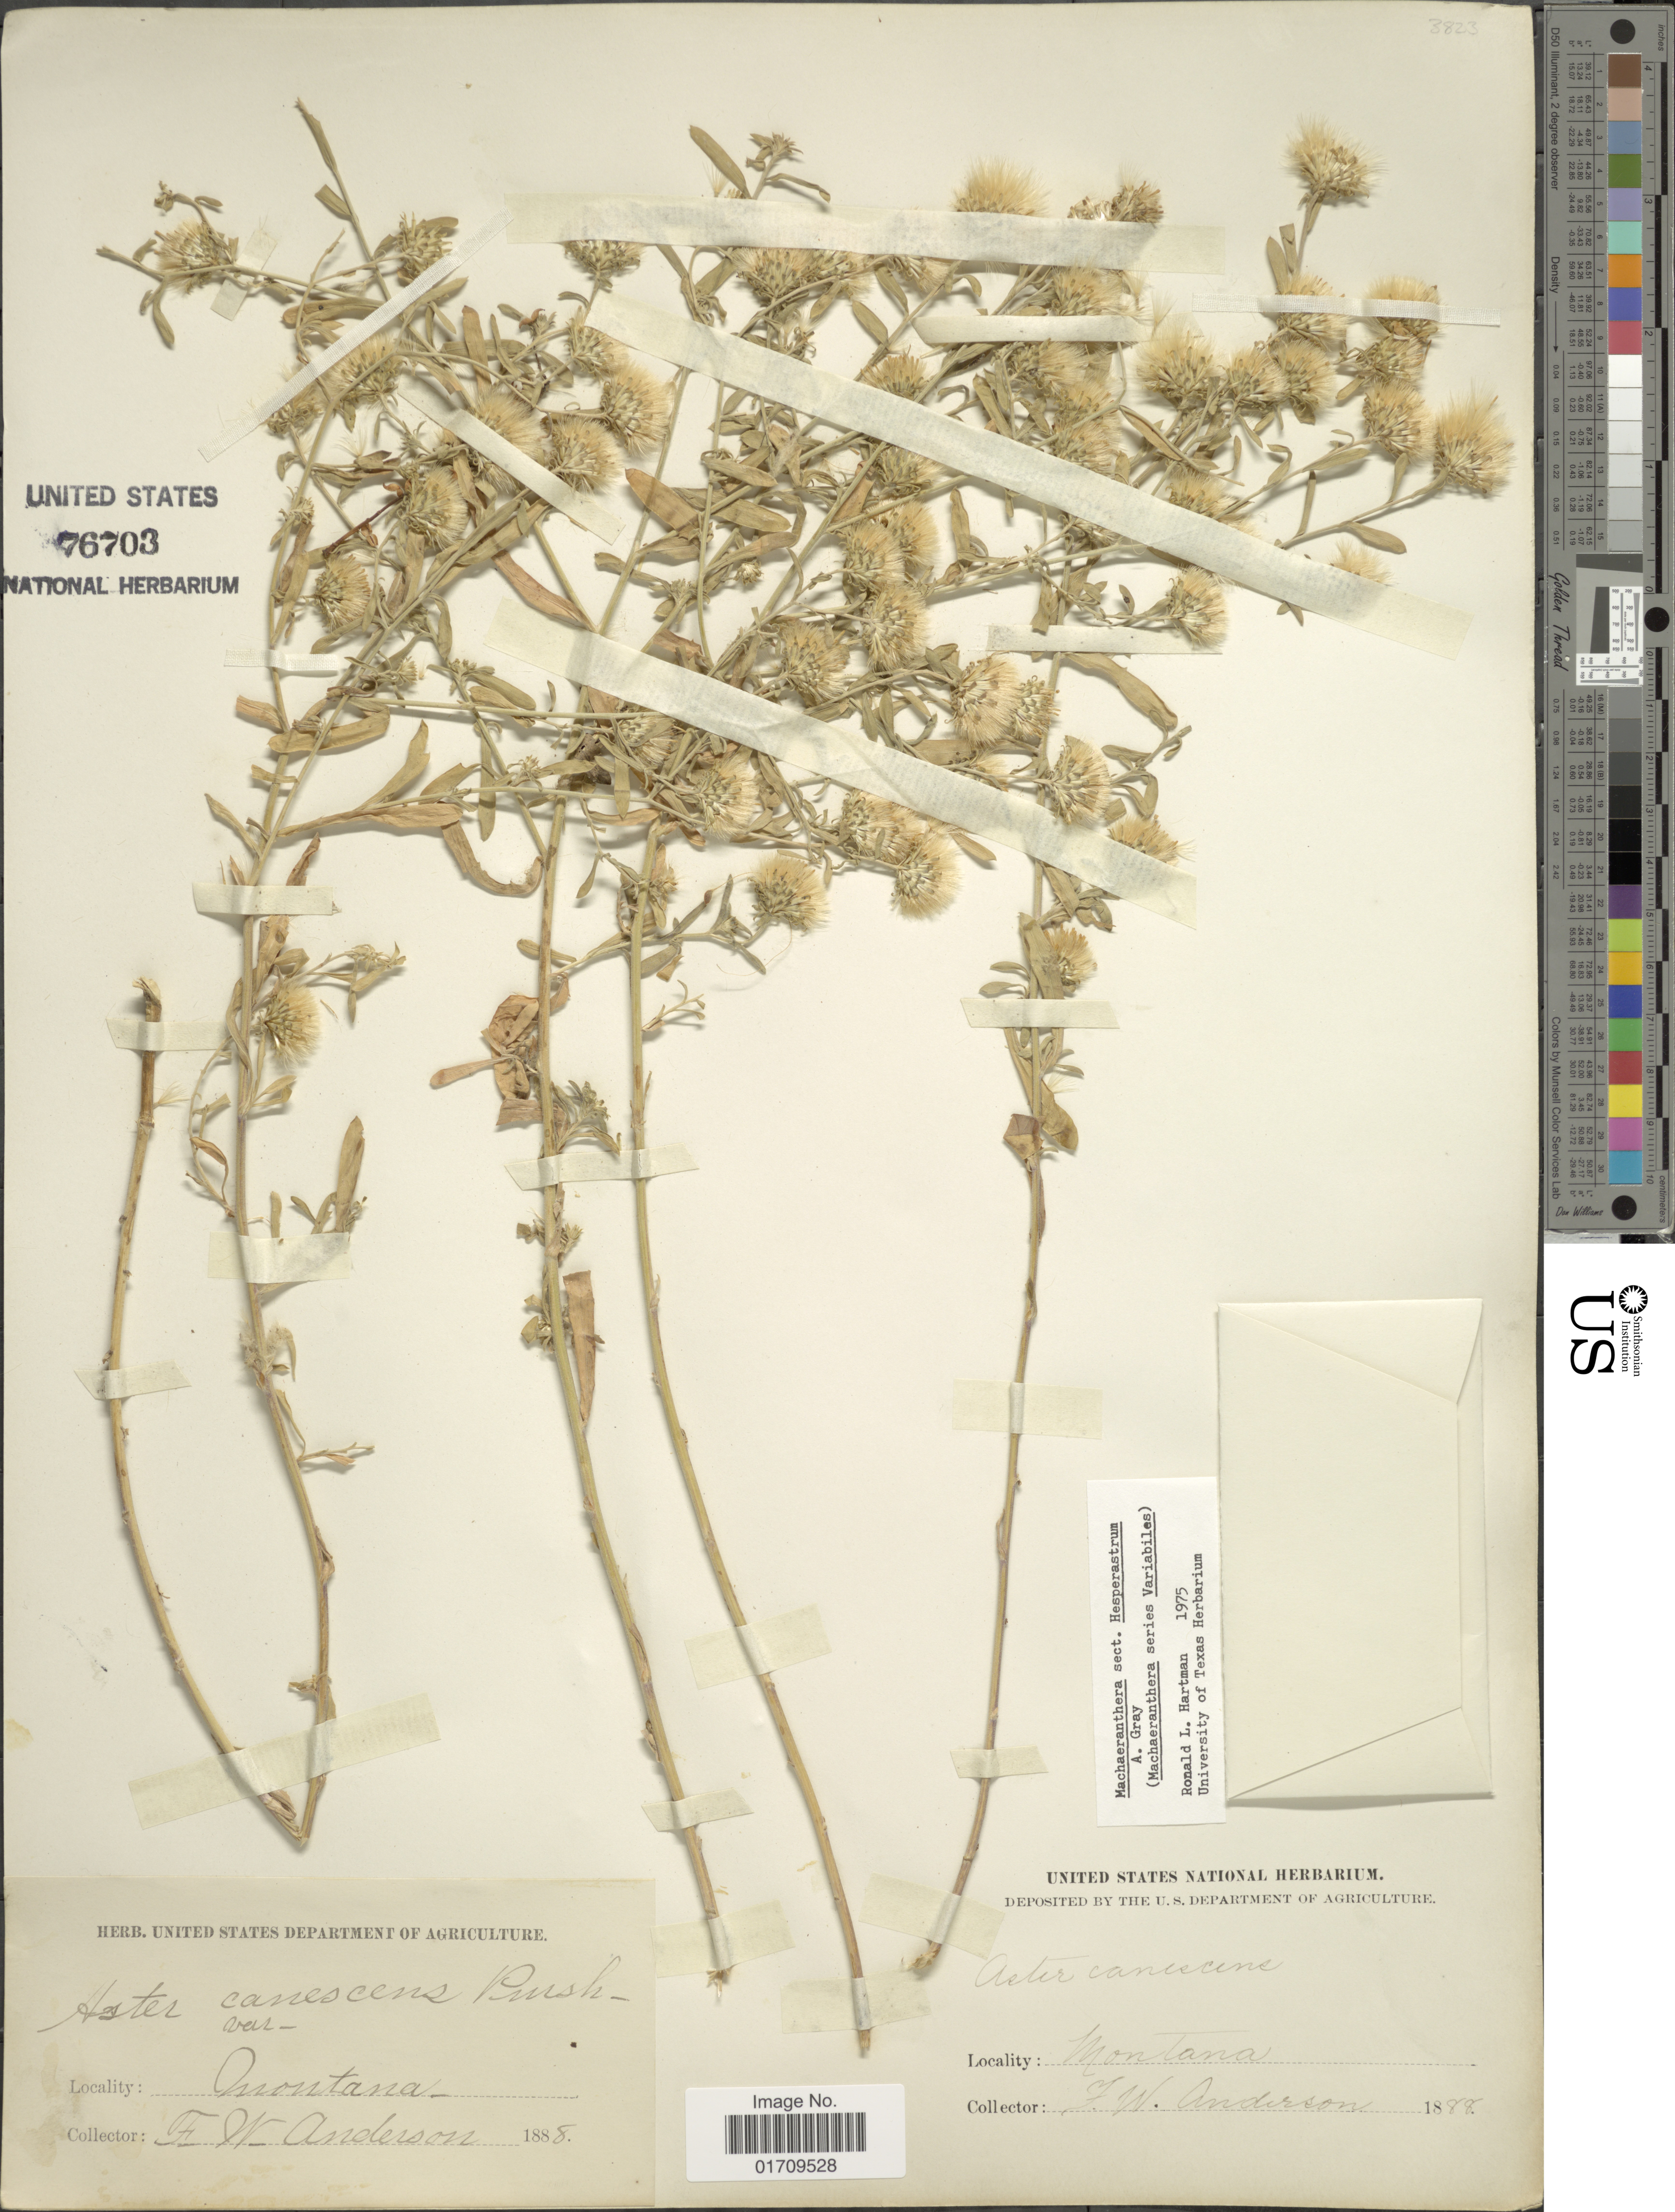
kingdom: Plantae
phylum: Tracheophyta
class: Magnoliopsida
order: Asterales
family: Asteraceae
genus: Machaeranthera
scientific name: Machaeranthera sp.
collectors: F. W. Anderson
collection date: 1888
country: United States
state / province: Montana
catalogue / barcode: US 76703